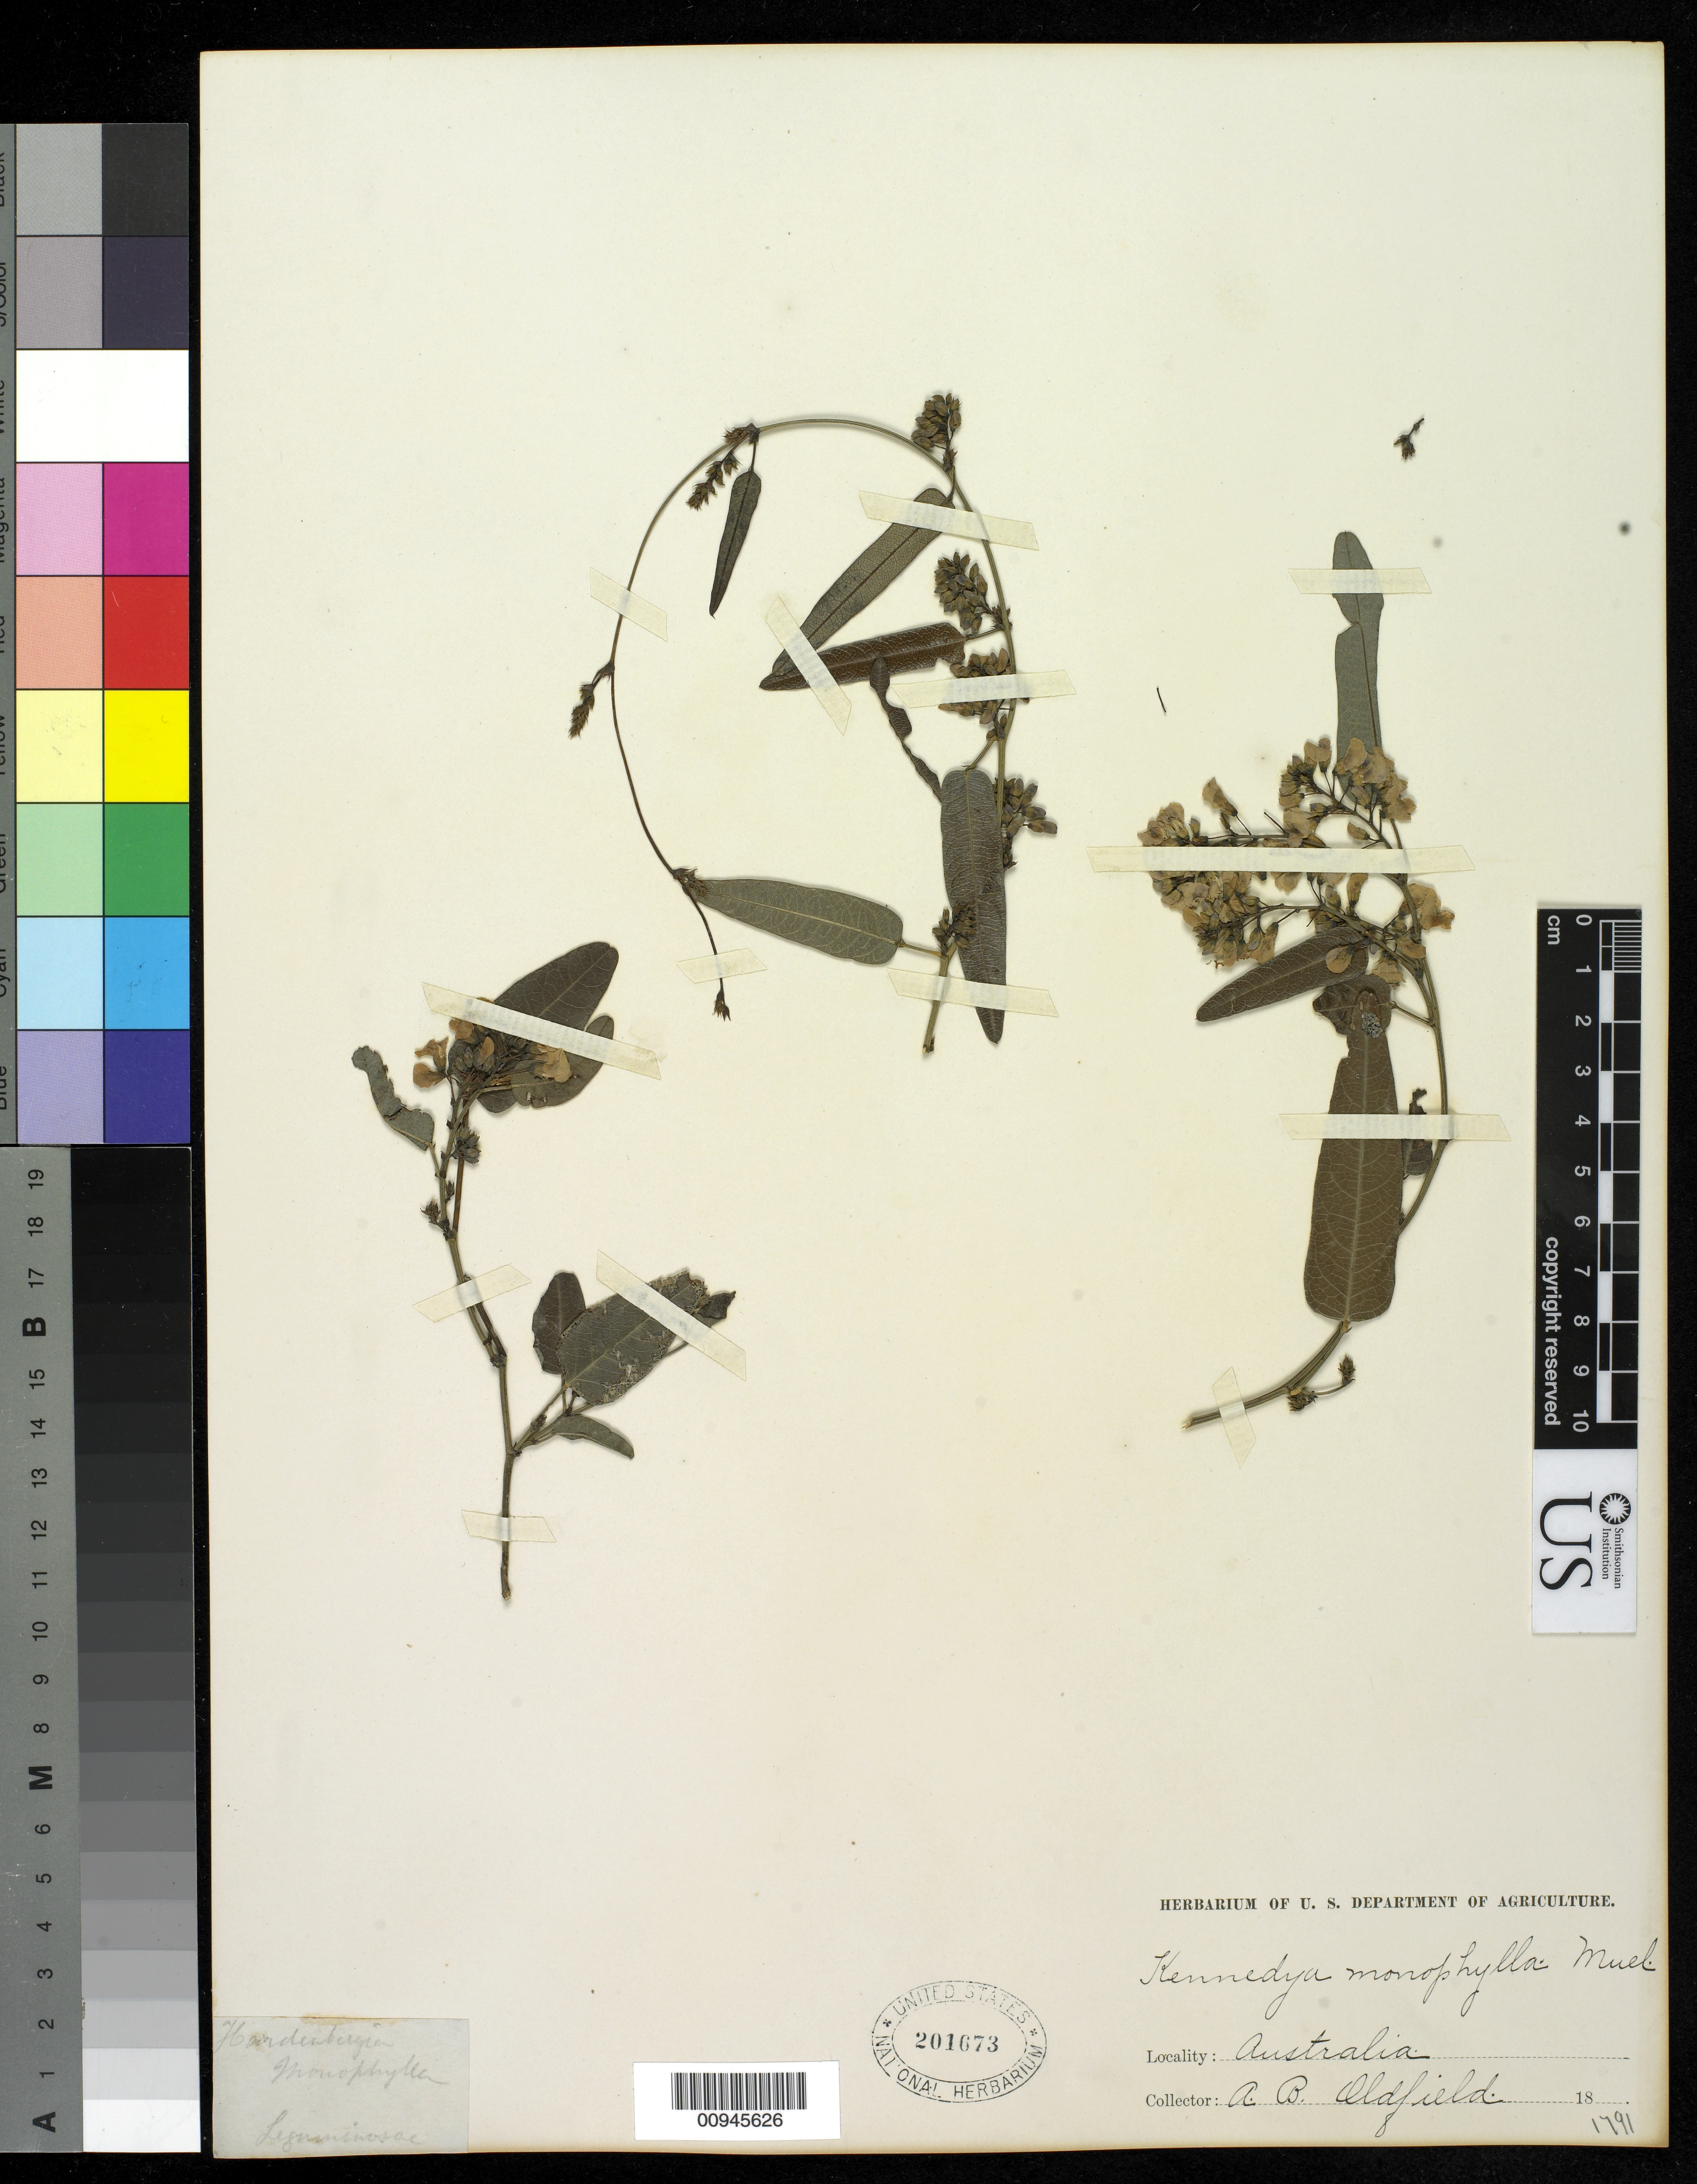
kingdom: Plantae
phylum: Tracheophyta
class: Magnoliopsida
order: Fabales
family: Fabaceae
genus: Hardenbergia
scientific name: Hardenbergia violacea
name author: (Schneev.) Stearn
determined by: Egan, Ashley N., (US), Smithsonian Institution - National Museum of Natural History (UNITED STATES)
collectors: A. Oldfield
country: Australia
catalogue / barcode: US 201673